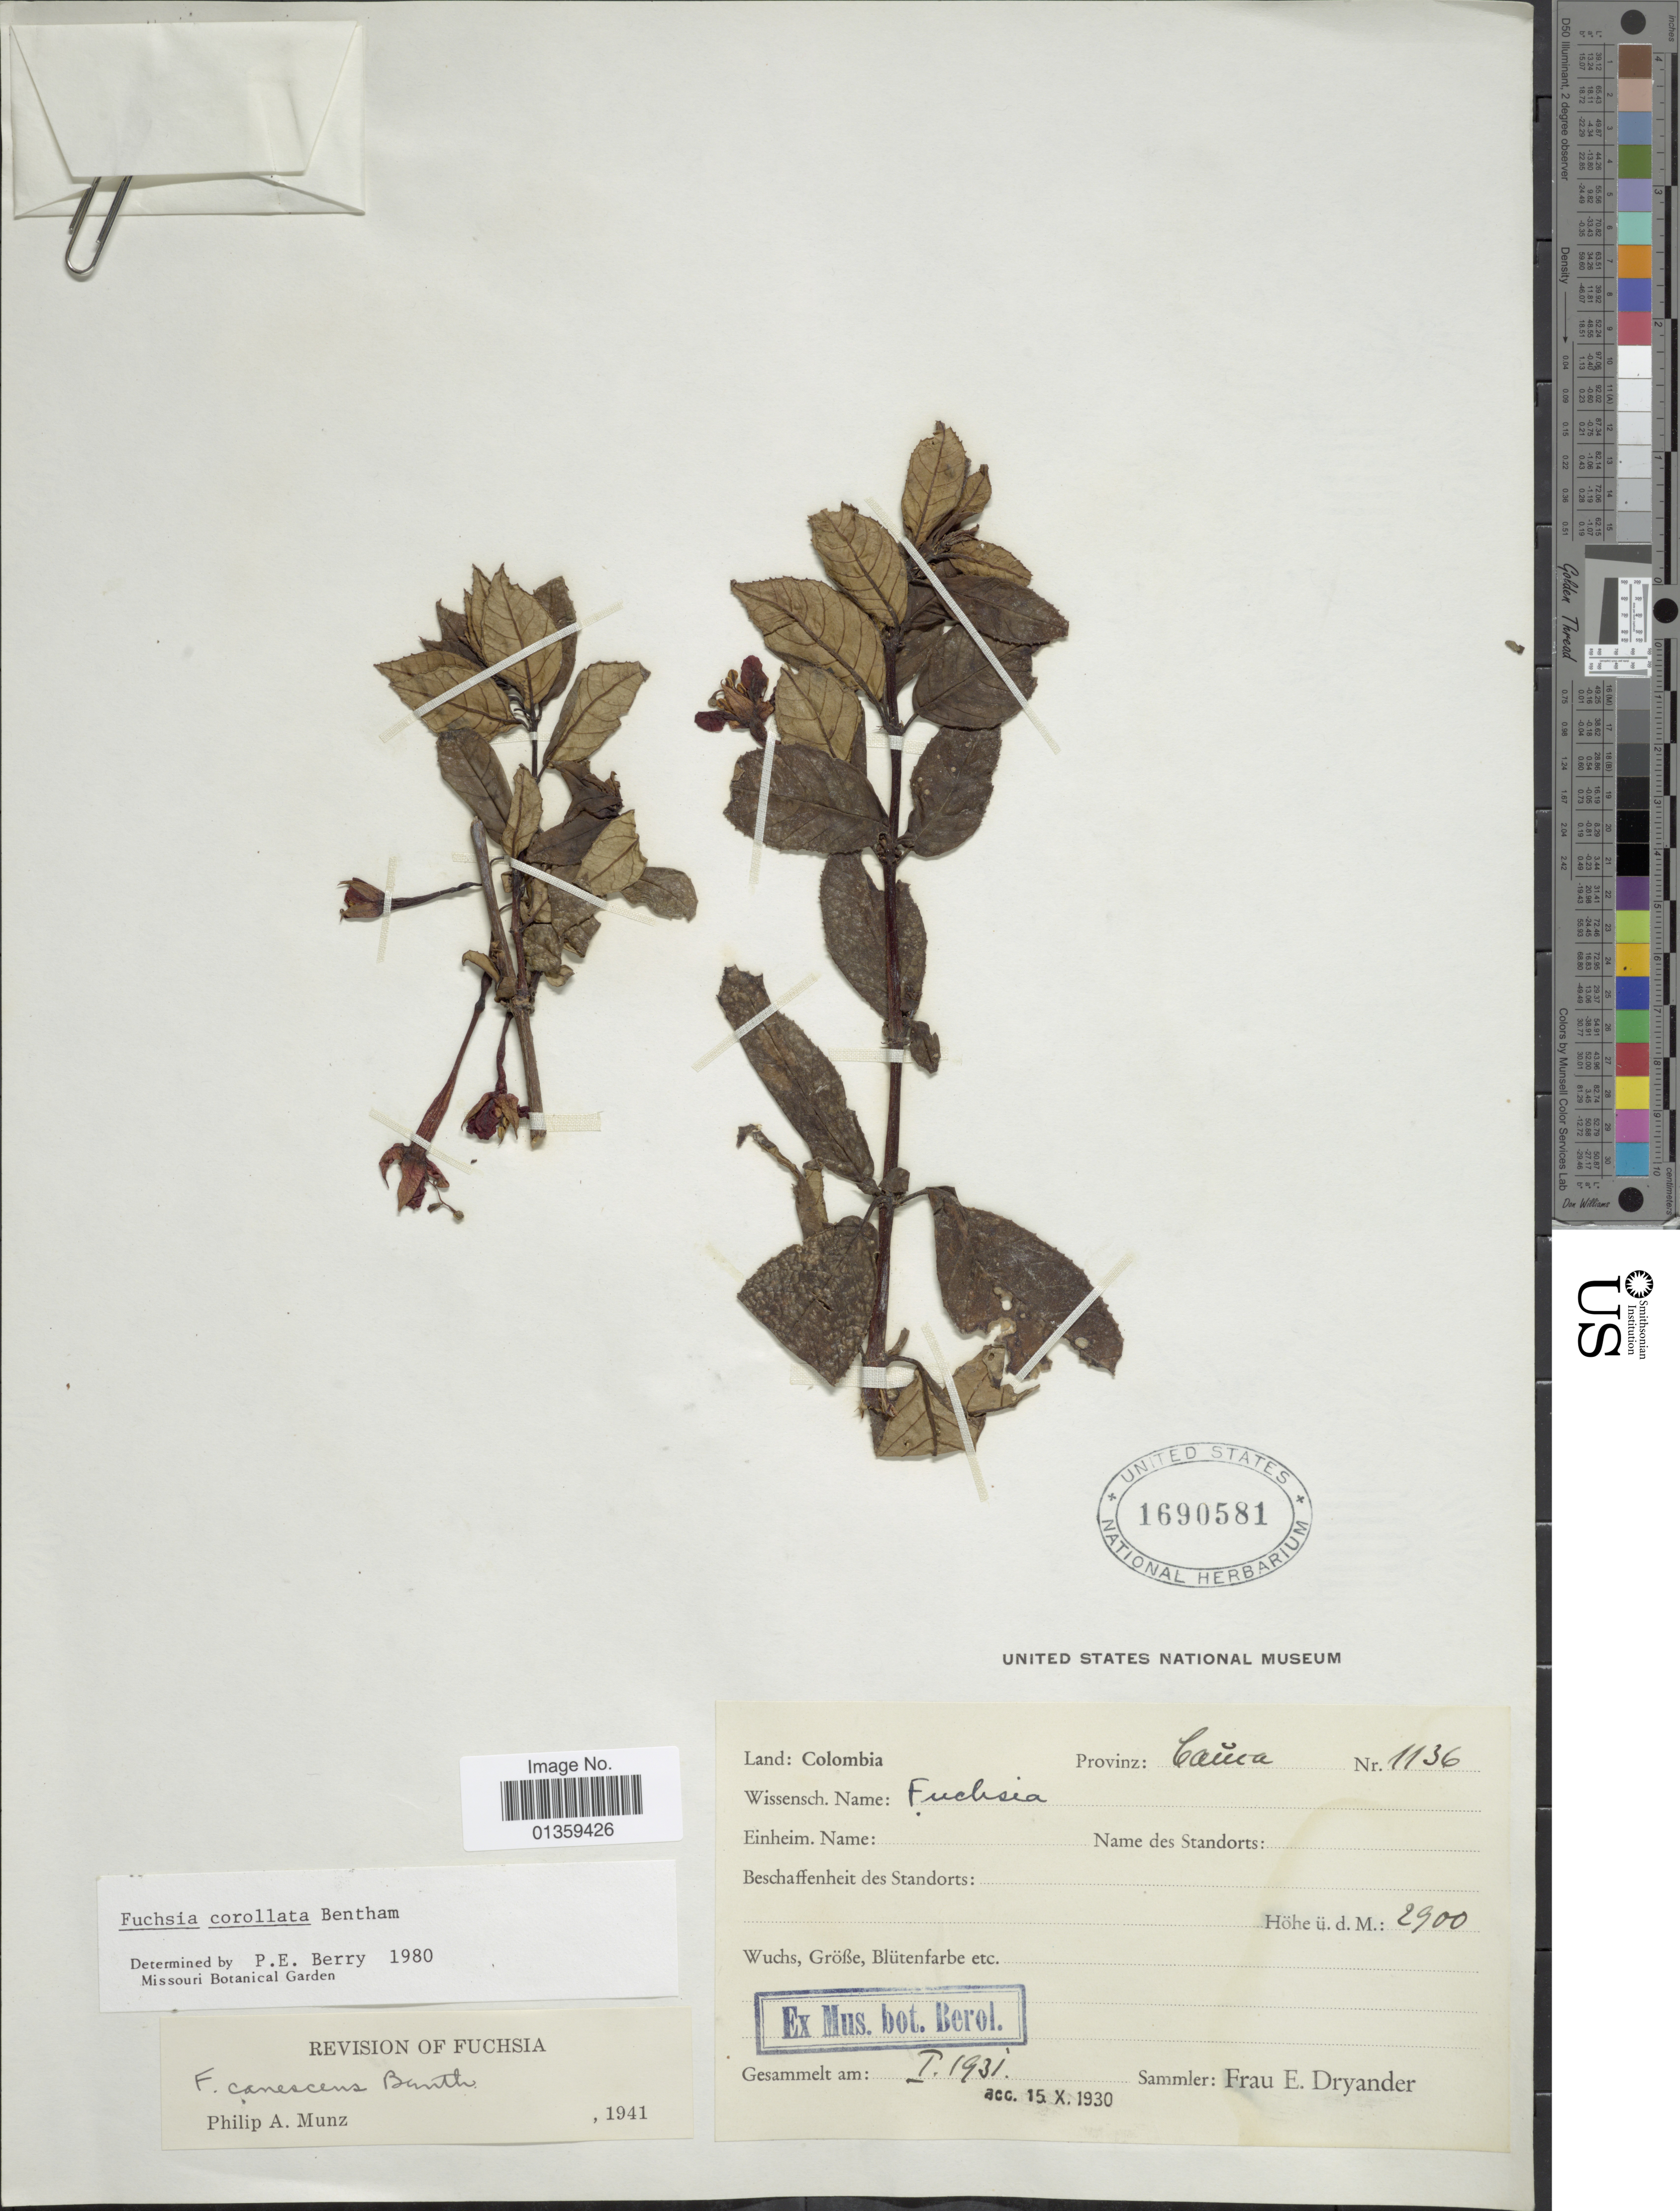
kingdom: Plantae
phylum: Tracheophyta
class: Magnoliopsida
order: Myrtales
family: Onagraceae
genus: Fuchsia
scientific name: Fuchsia corollata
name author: Benth.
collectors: F. Dryander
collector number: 1136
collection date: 1931-01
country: Colombia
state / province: Cauca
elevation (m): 2900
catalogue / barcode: US 1690581